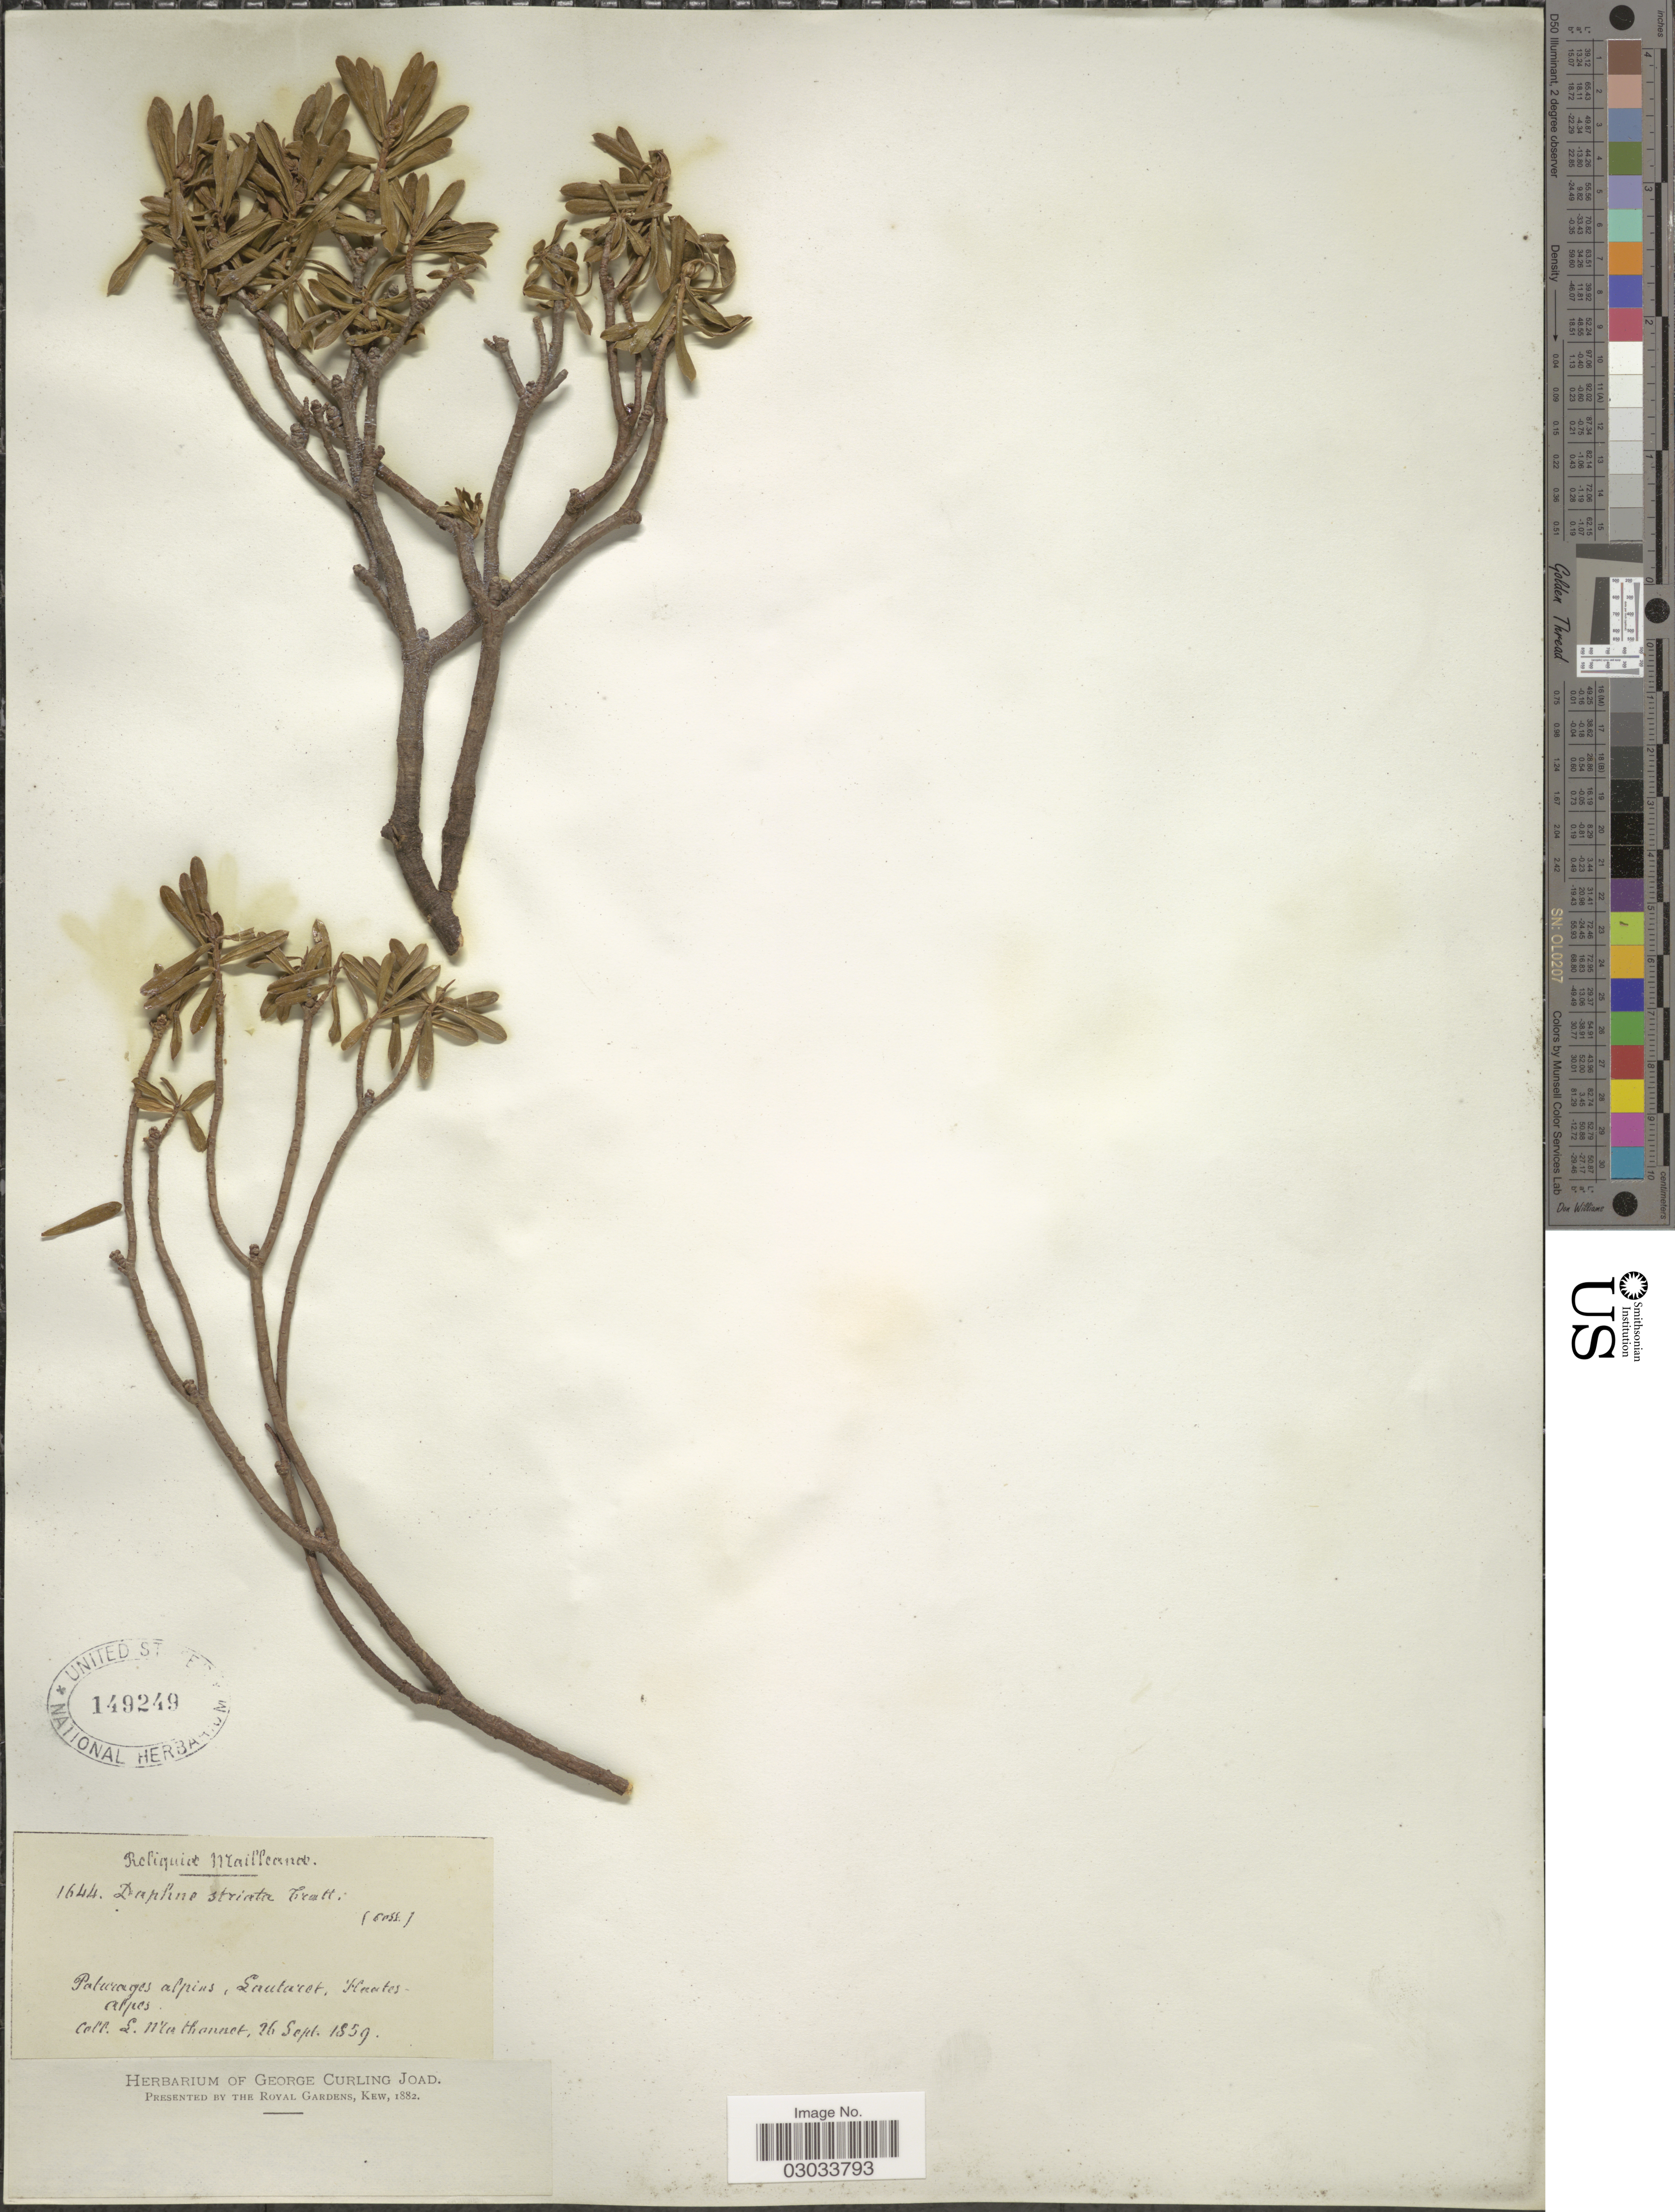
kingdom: Plantae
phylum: Tracheophyta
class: Magnoliopsida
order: Malvales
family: Thymelaeaceae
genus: Daphne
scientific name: Daphne striata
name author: Tratt.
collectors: L. Mathonnet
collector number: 1644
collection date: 1859-09-26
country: France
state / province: Provence-Alpes-Côte d'Azur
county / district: Hautes-Alpes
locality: Paturages alpins, Lautaret, Hautes-Alpes.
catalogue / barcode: US 149249